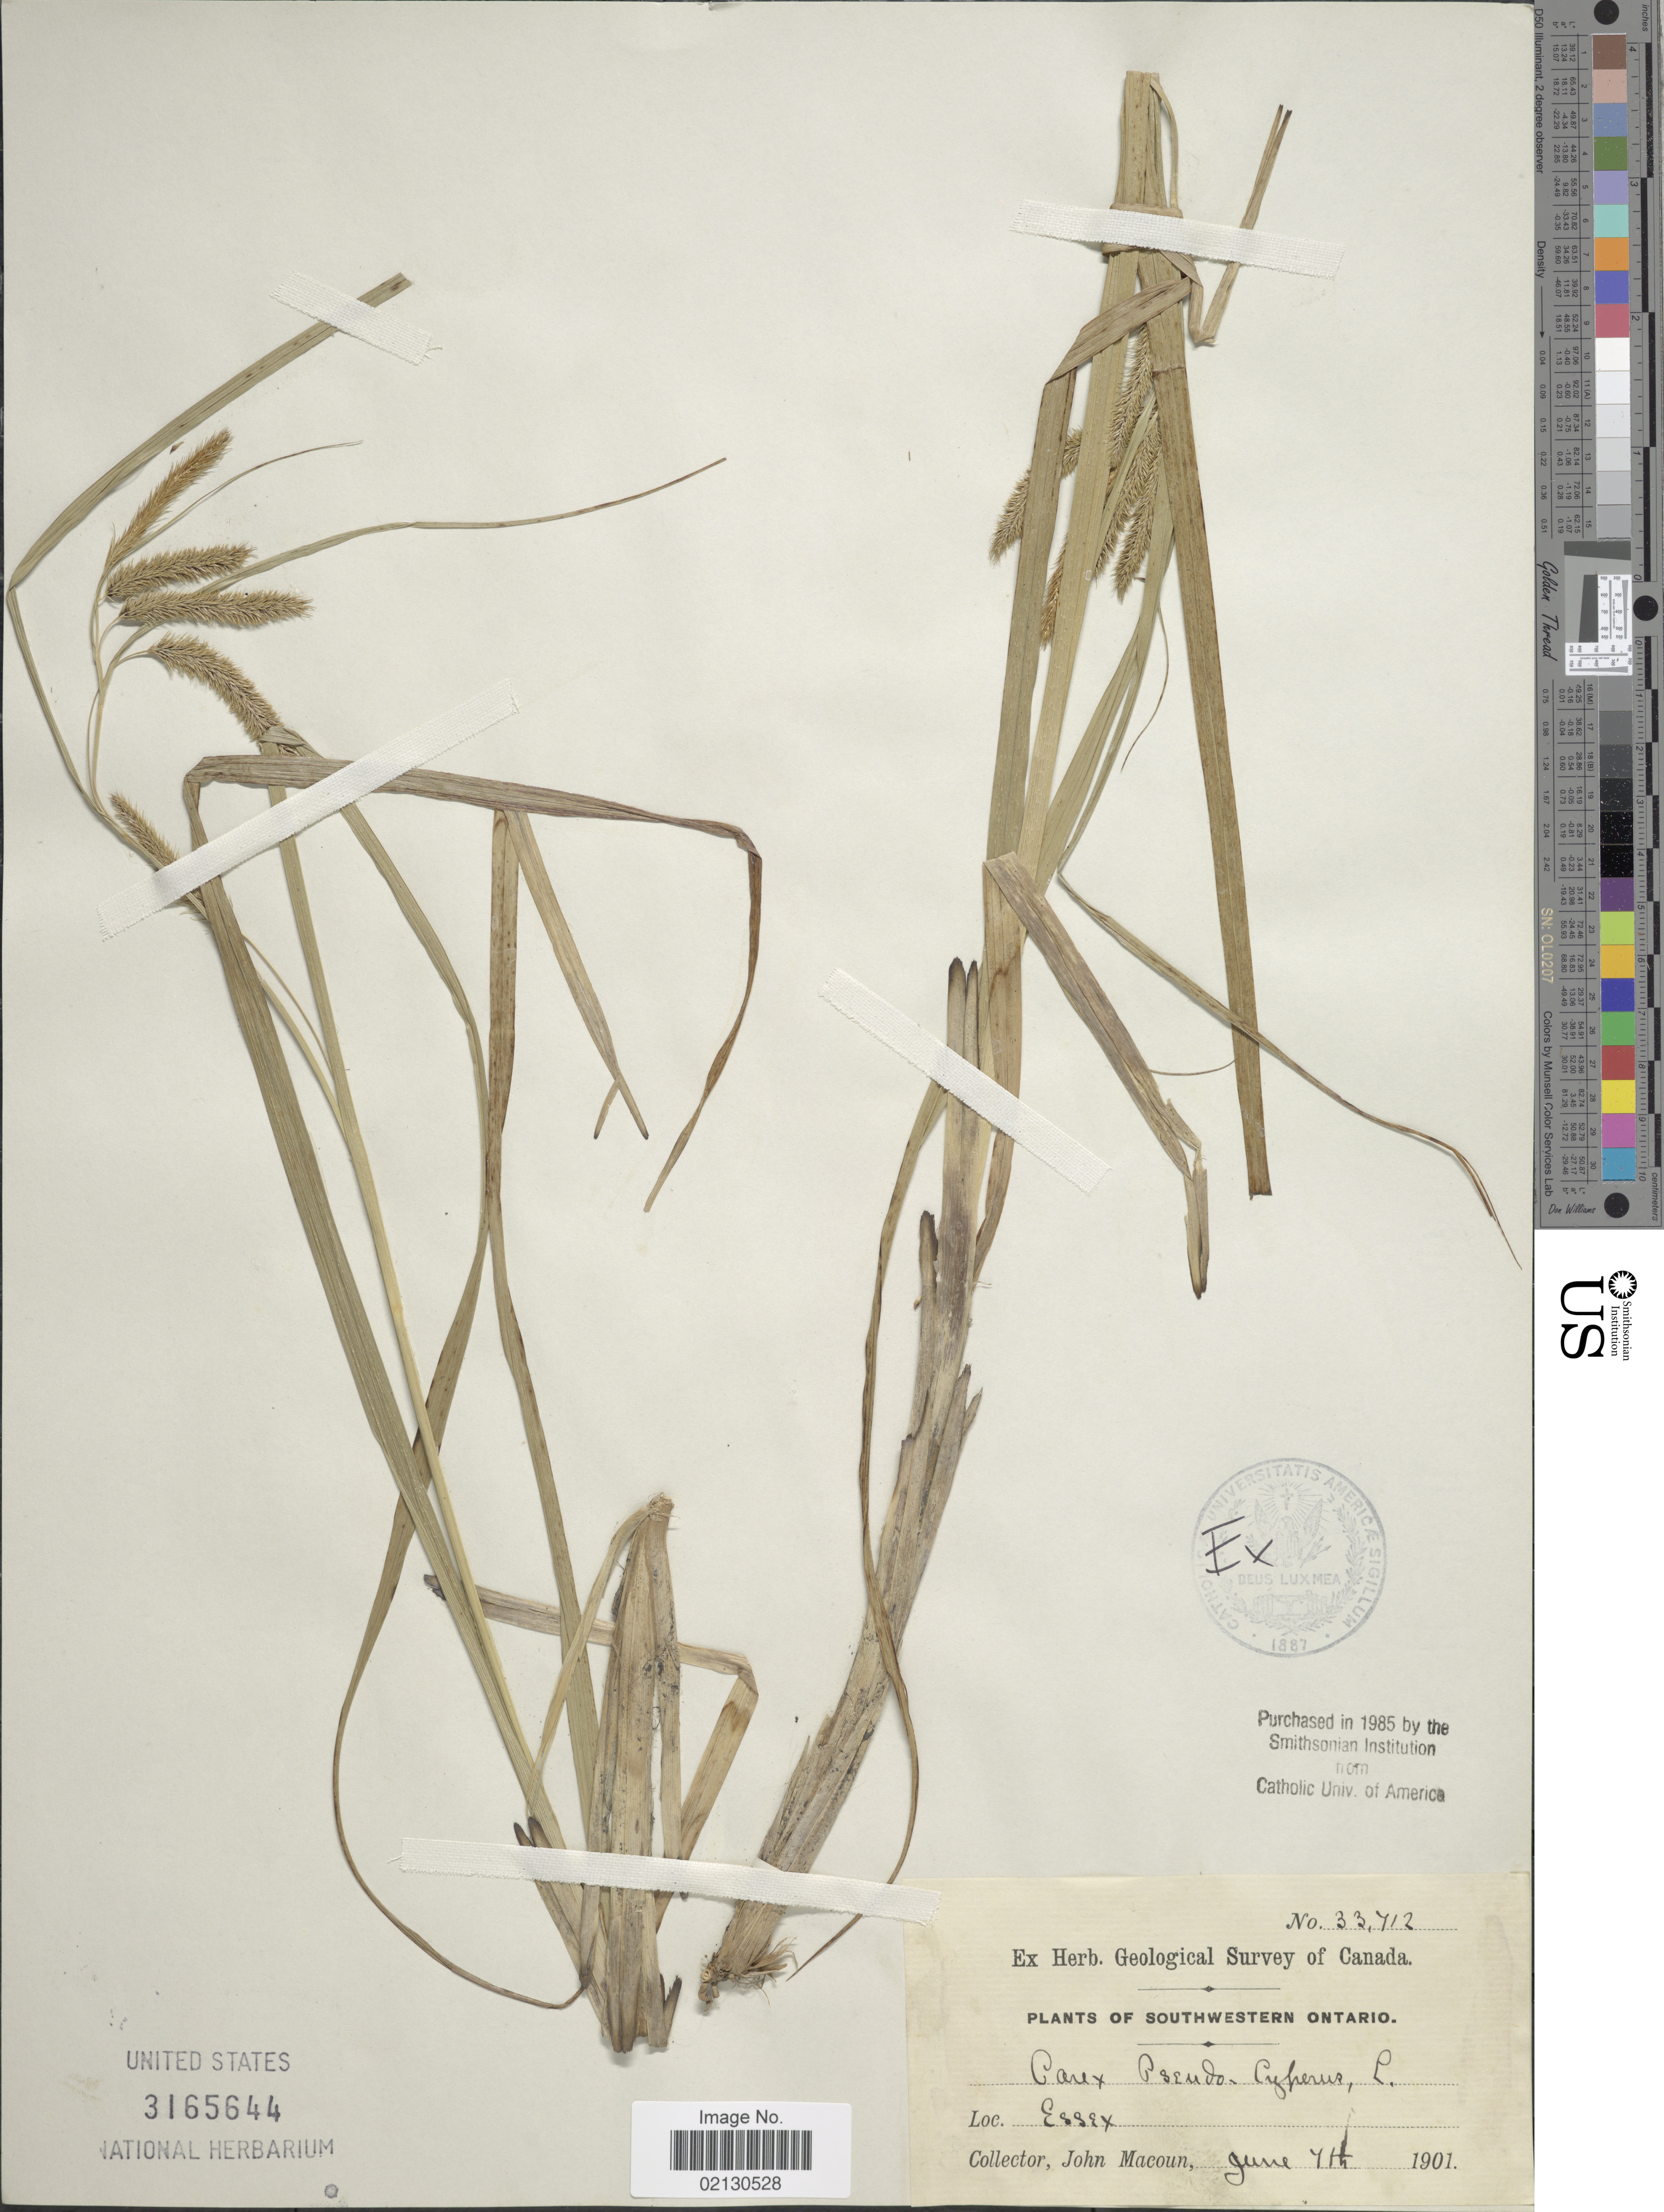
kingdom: Plantae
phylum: Tracheophyta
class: Liliopsida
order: Poales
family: Cyperaceae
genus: Carex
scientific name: Carex pseudocyperus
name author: L.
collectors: J. Macoun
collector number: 33712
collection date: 1901-06-07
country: Canada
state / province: Ontario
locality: Southwestern Ontario. Essex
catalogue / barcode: US 3165644